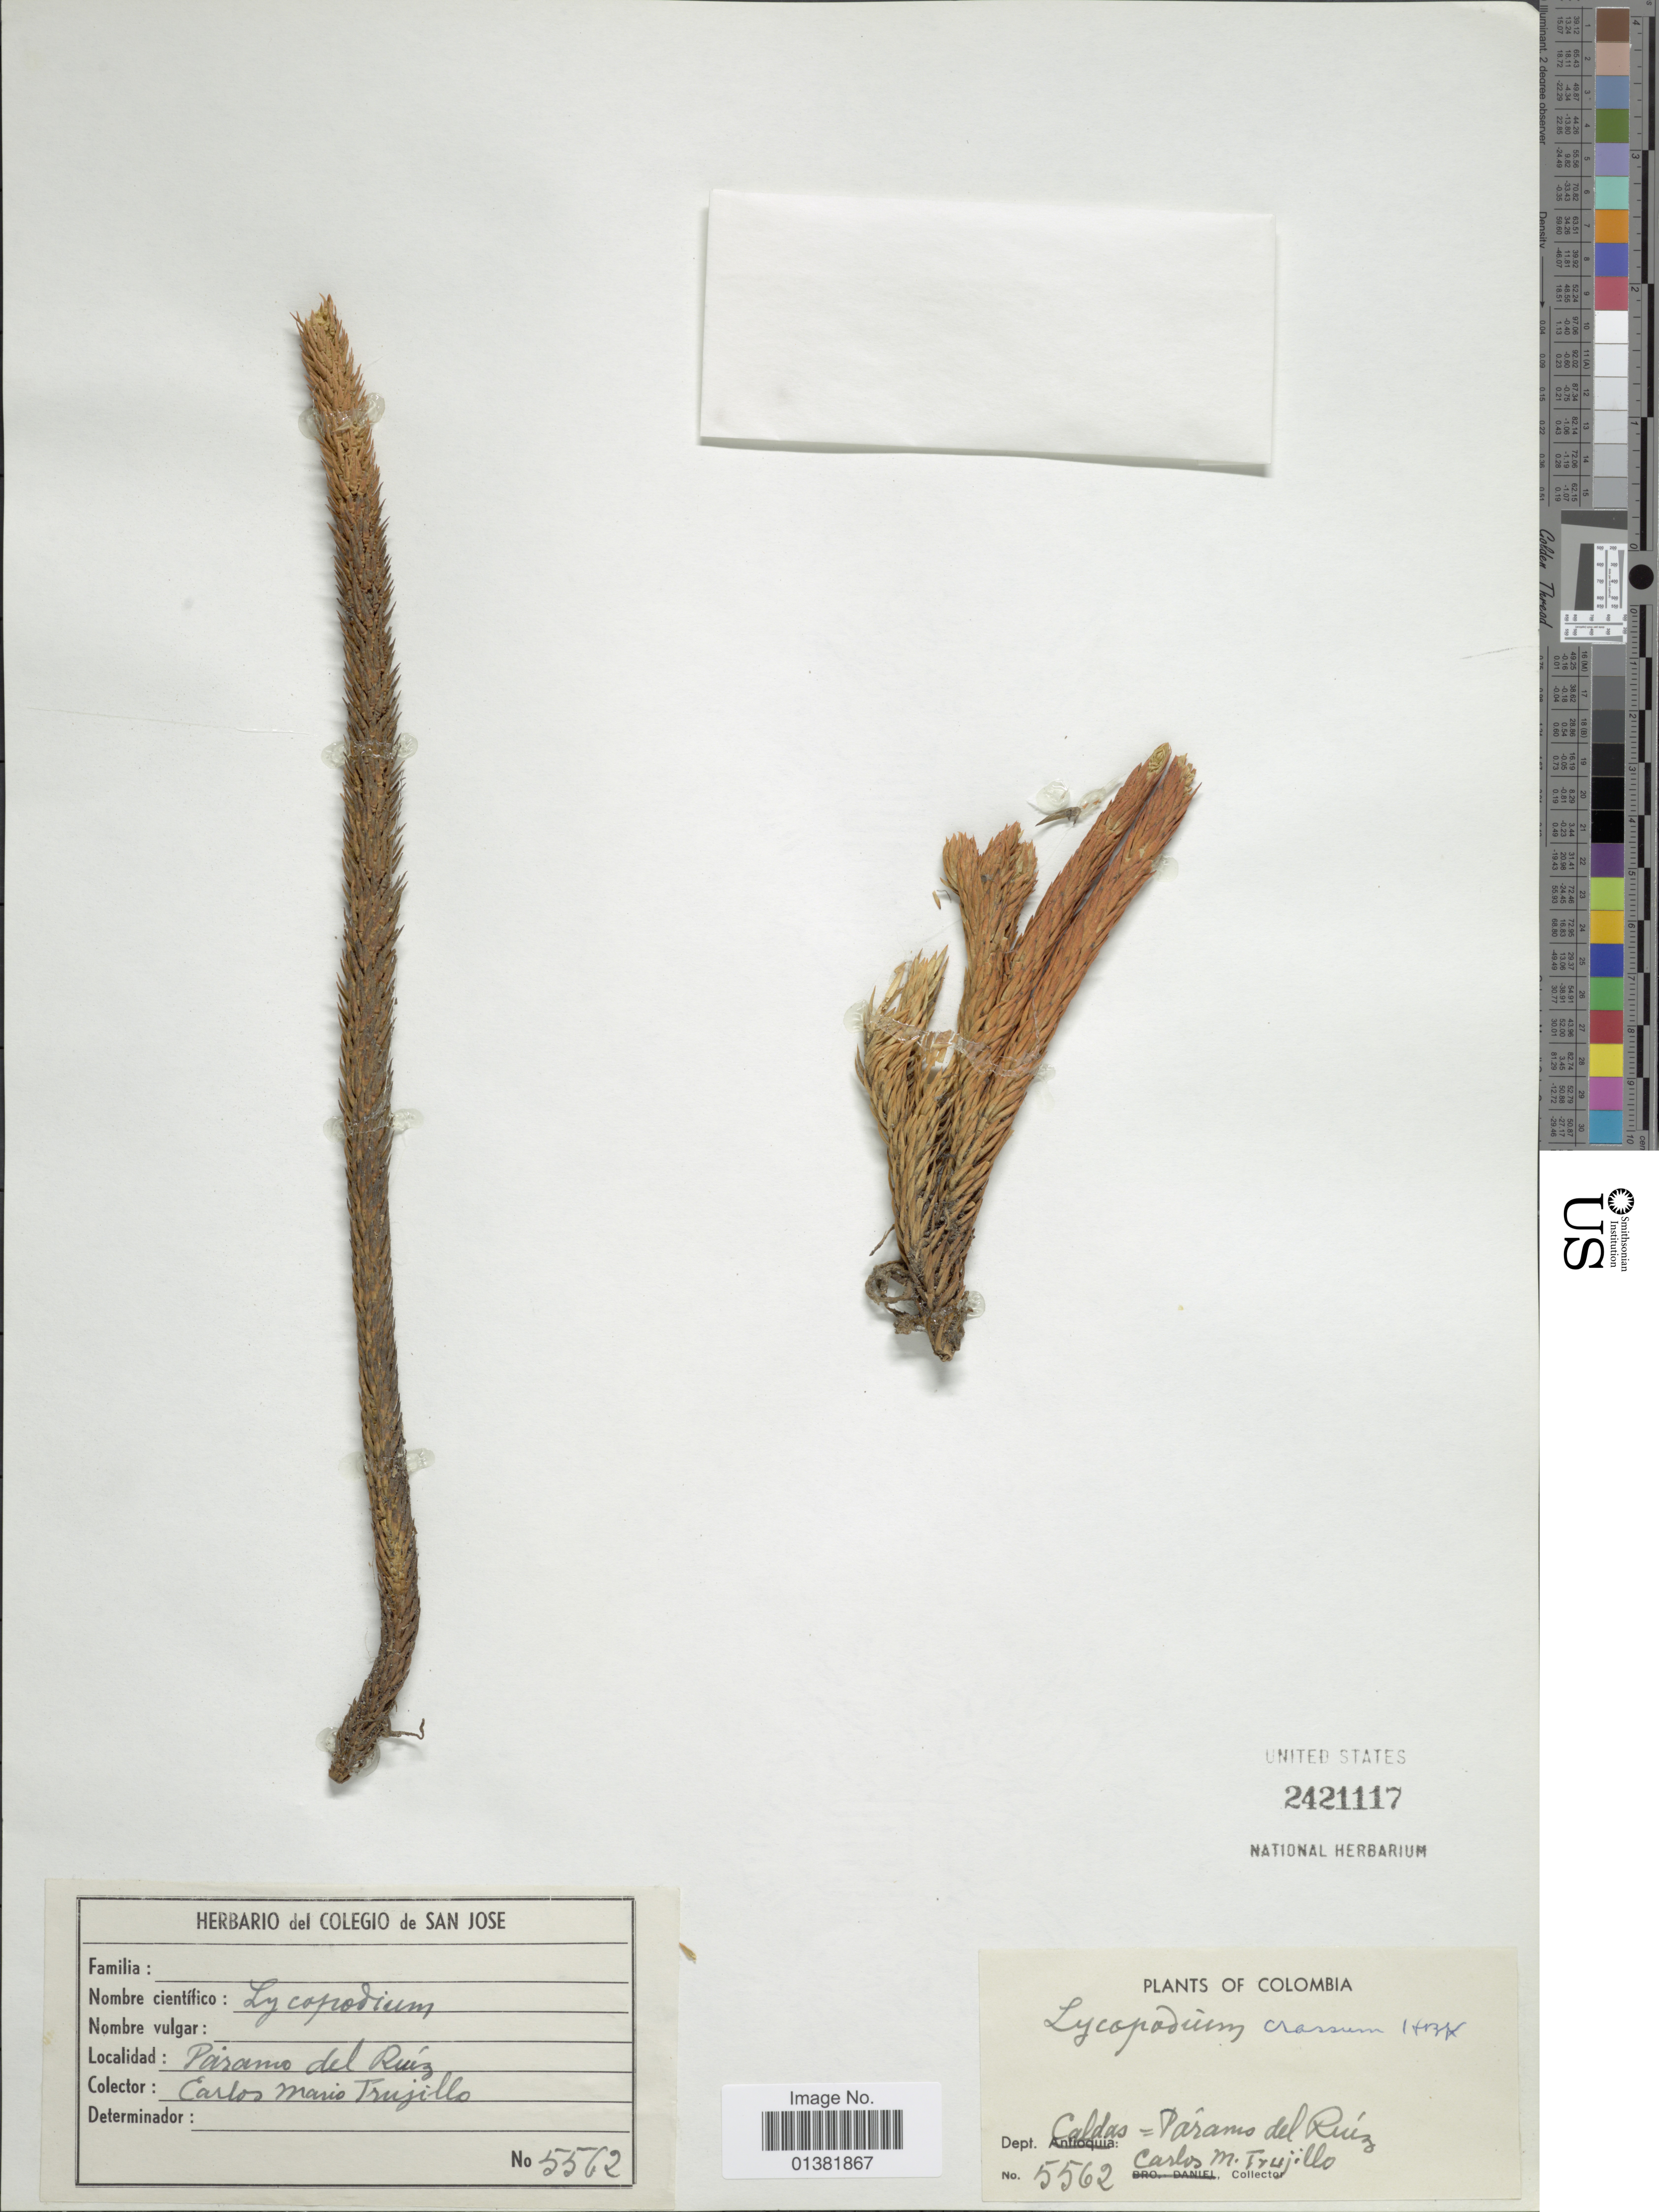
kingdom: Plantae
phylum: Tracheophyta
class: Lycopodiopsida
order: Lycopodiales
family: Lycopodiaceae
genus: Phlegmariurus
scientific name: Phlegmariurus crassus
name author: (Humb. & Bonpl. ex Willd.) B. Øllg.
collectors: C. Trujillo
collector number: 5562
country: Colombia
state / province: Caldas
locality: Páramo del Ruíz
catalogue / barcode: US 2421117